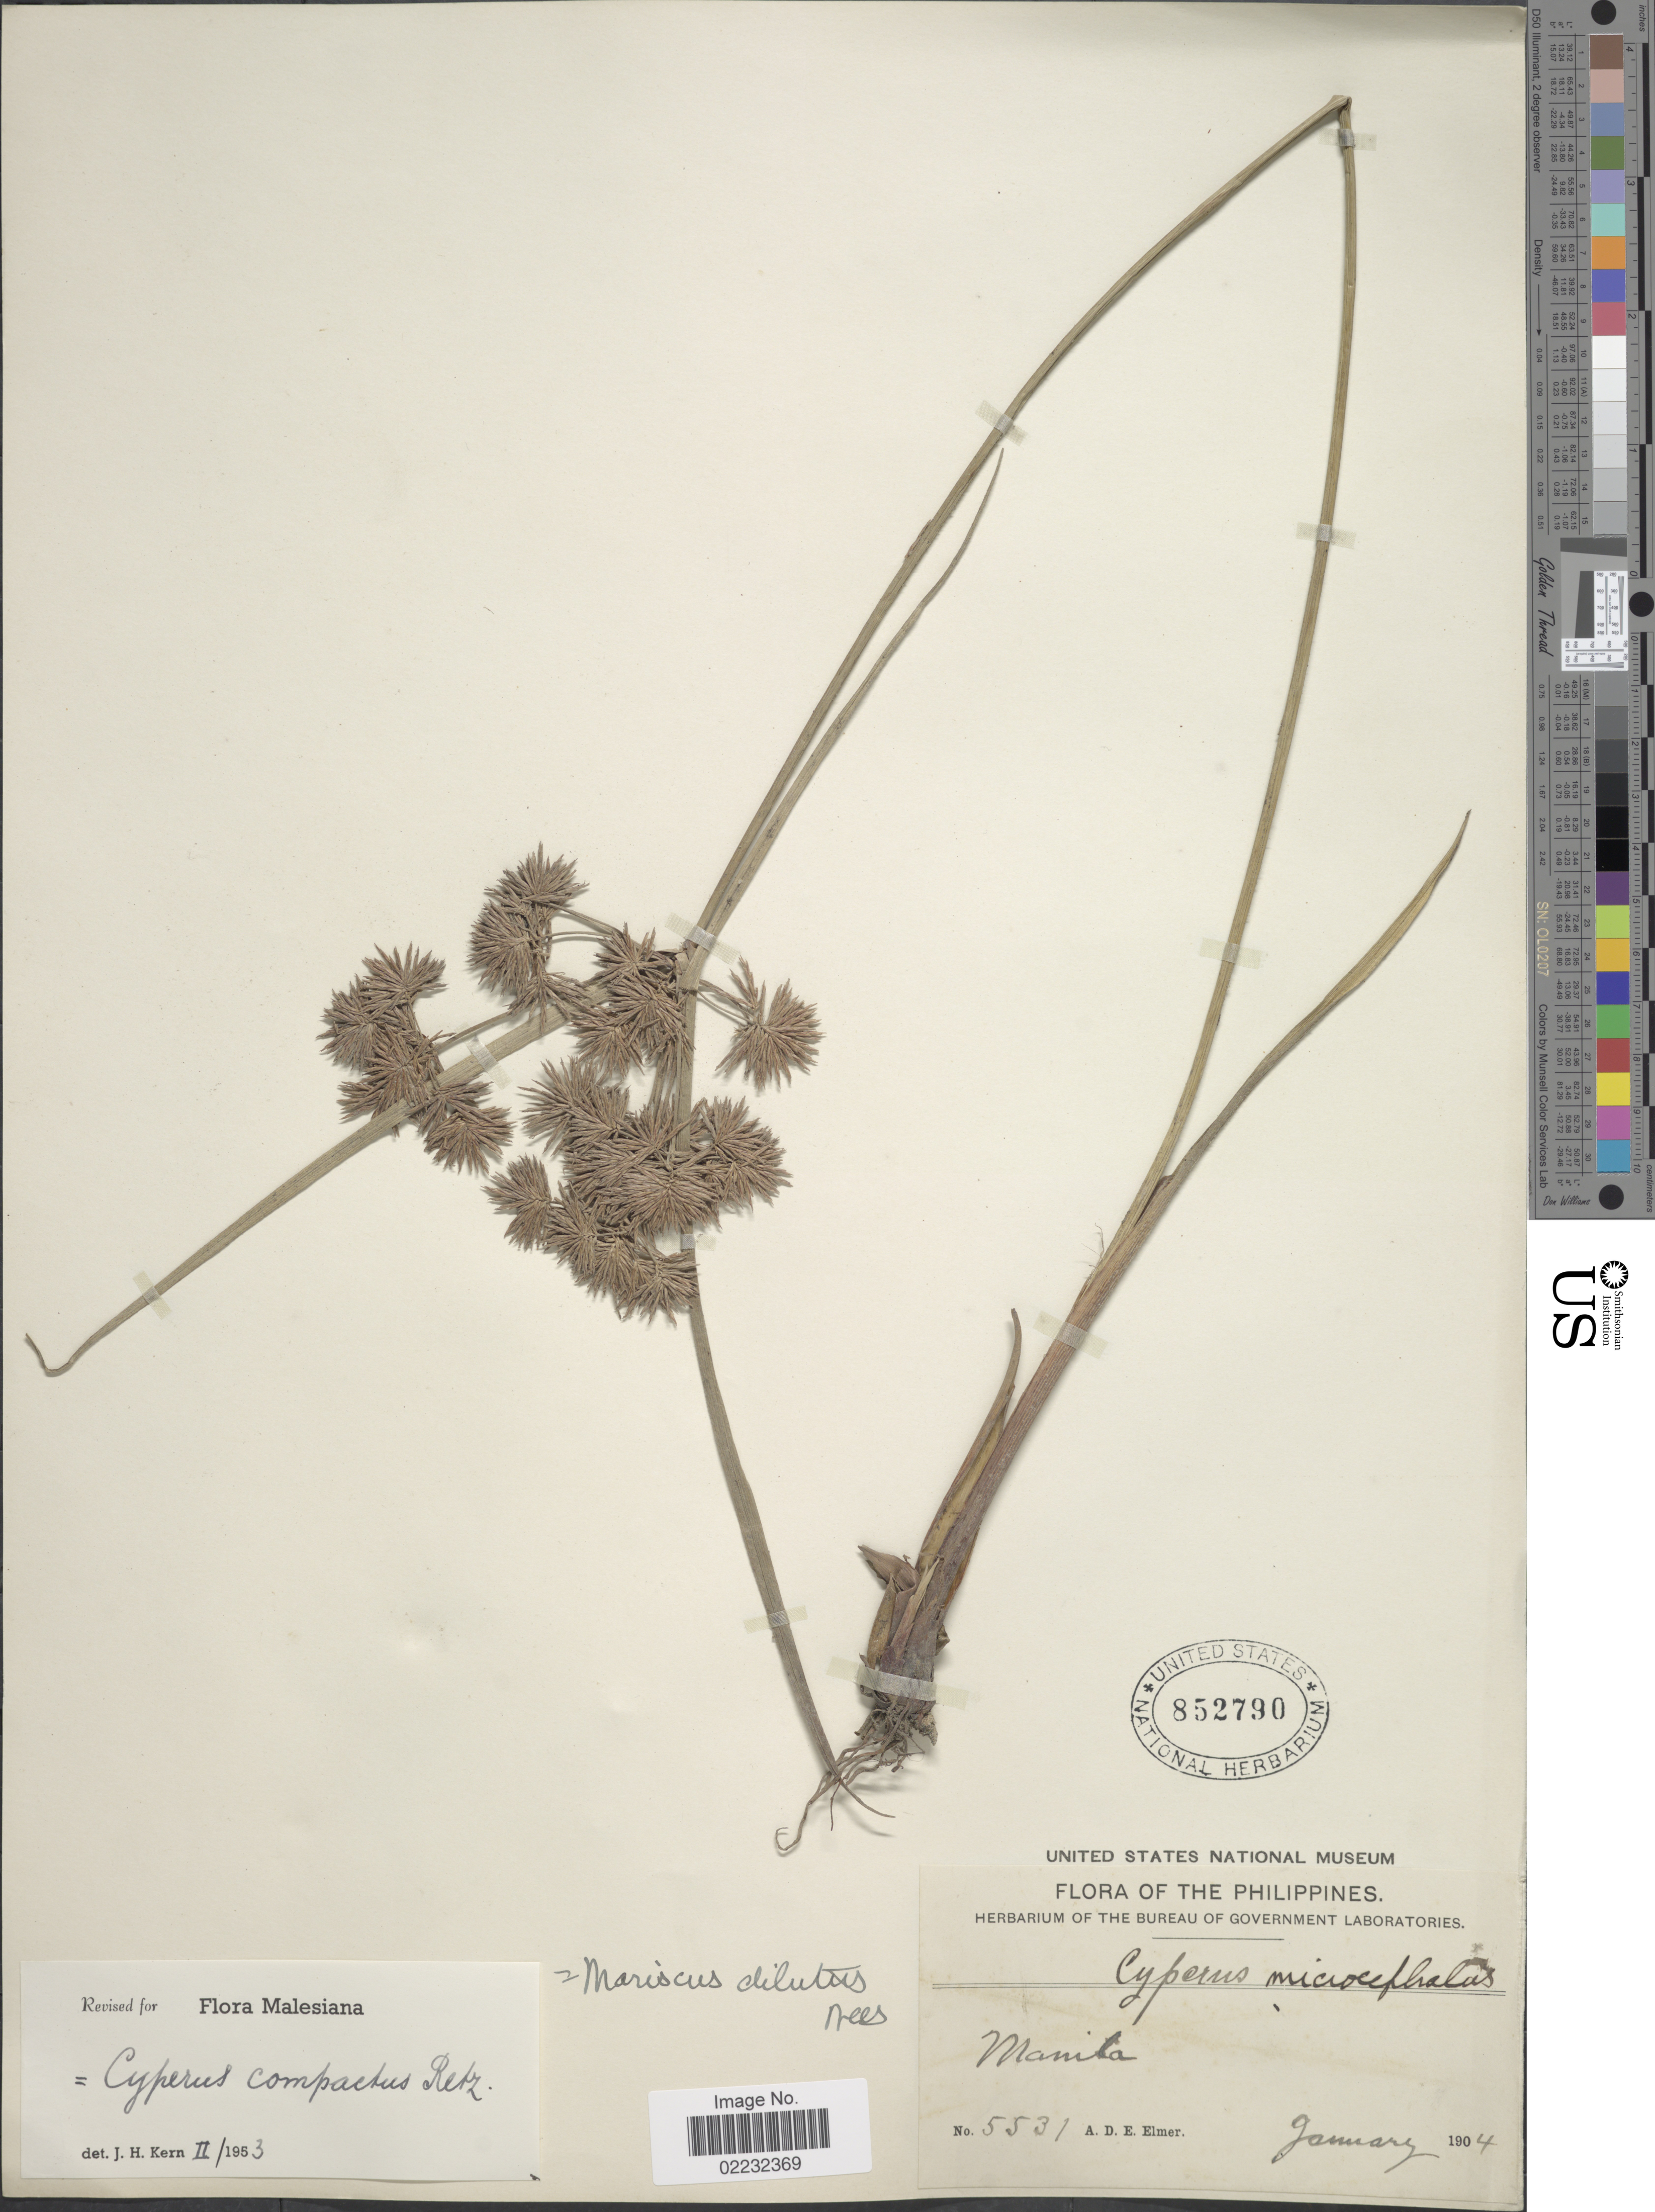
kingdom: Plantae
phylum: Tracheophyta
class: Liliopsida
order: Poales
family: Cyperaceae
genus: Cyperus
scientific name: Cyperus compactus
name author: Retz.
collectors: A. D. E. Elmer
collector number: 5531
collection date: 1904-01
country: Philippines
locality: Manila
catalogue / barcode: US 852790